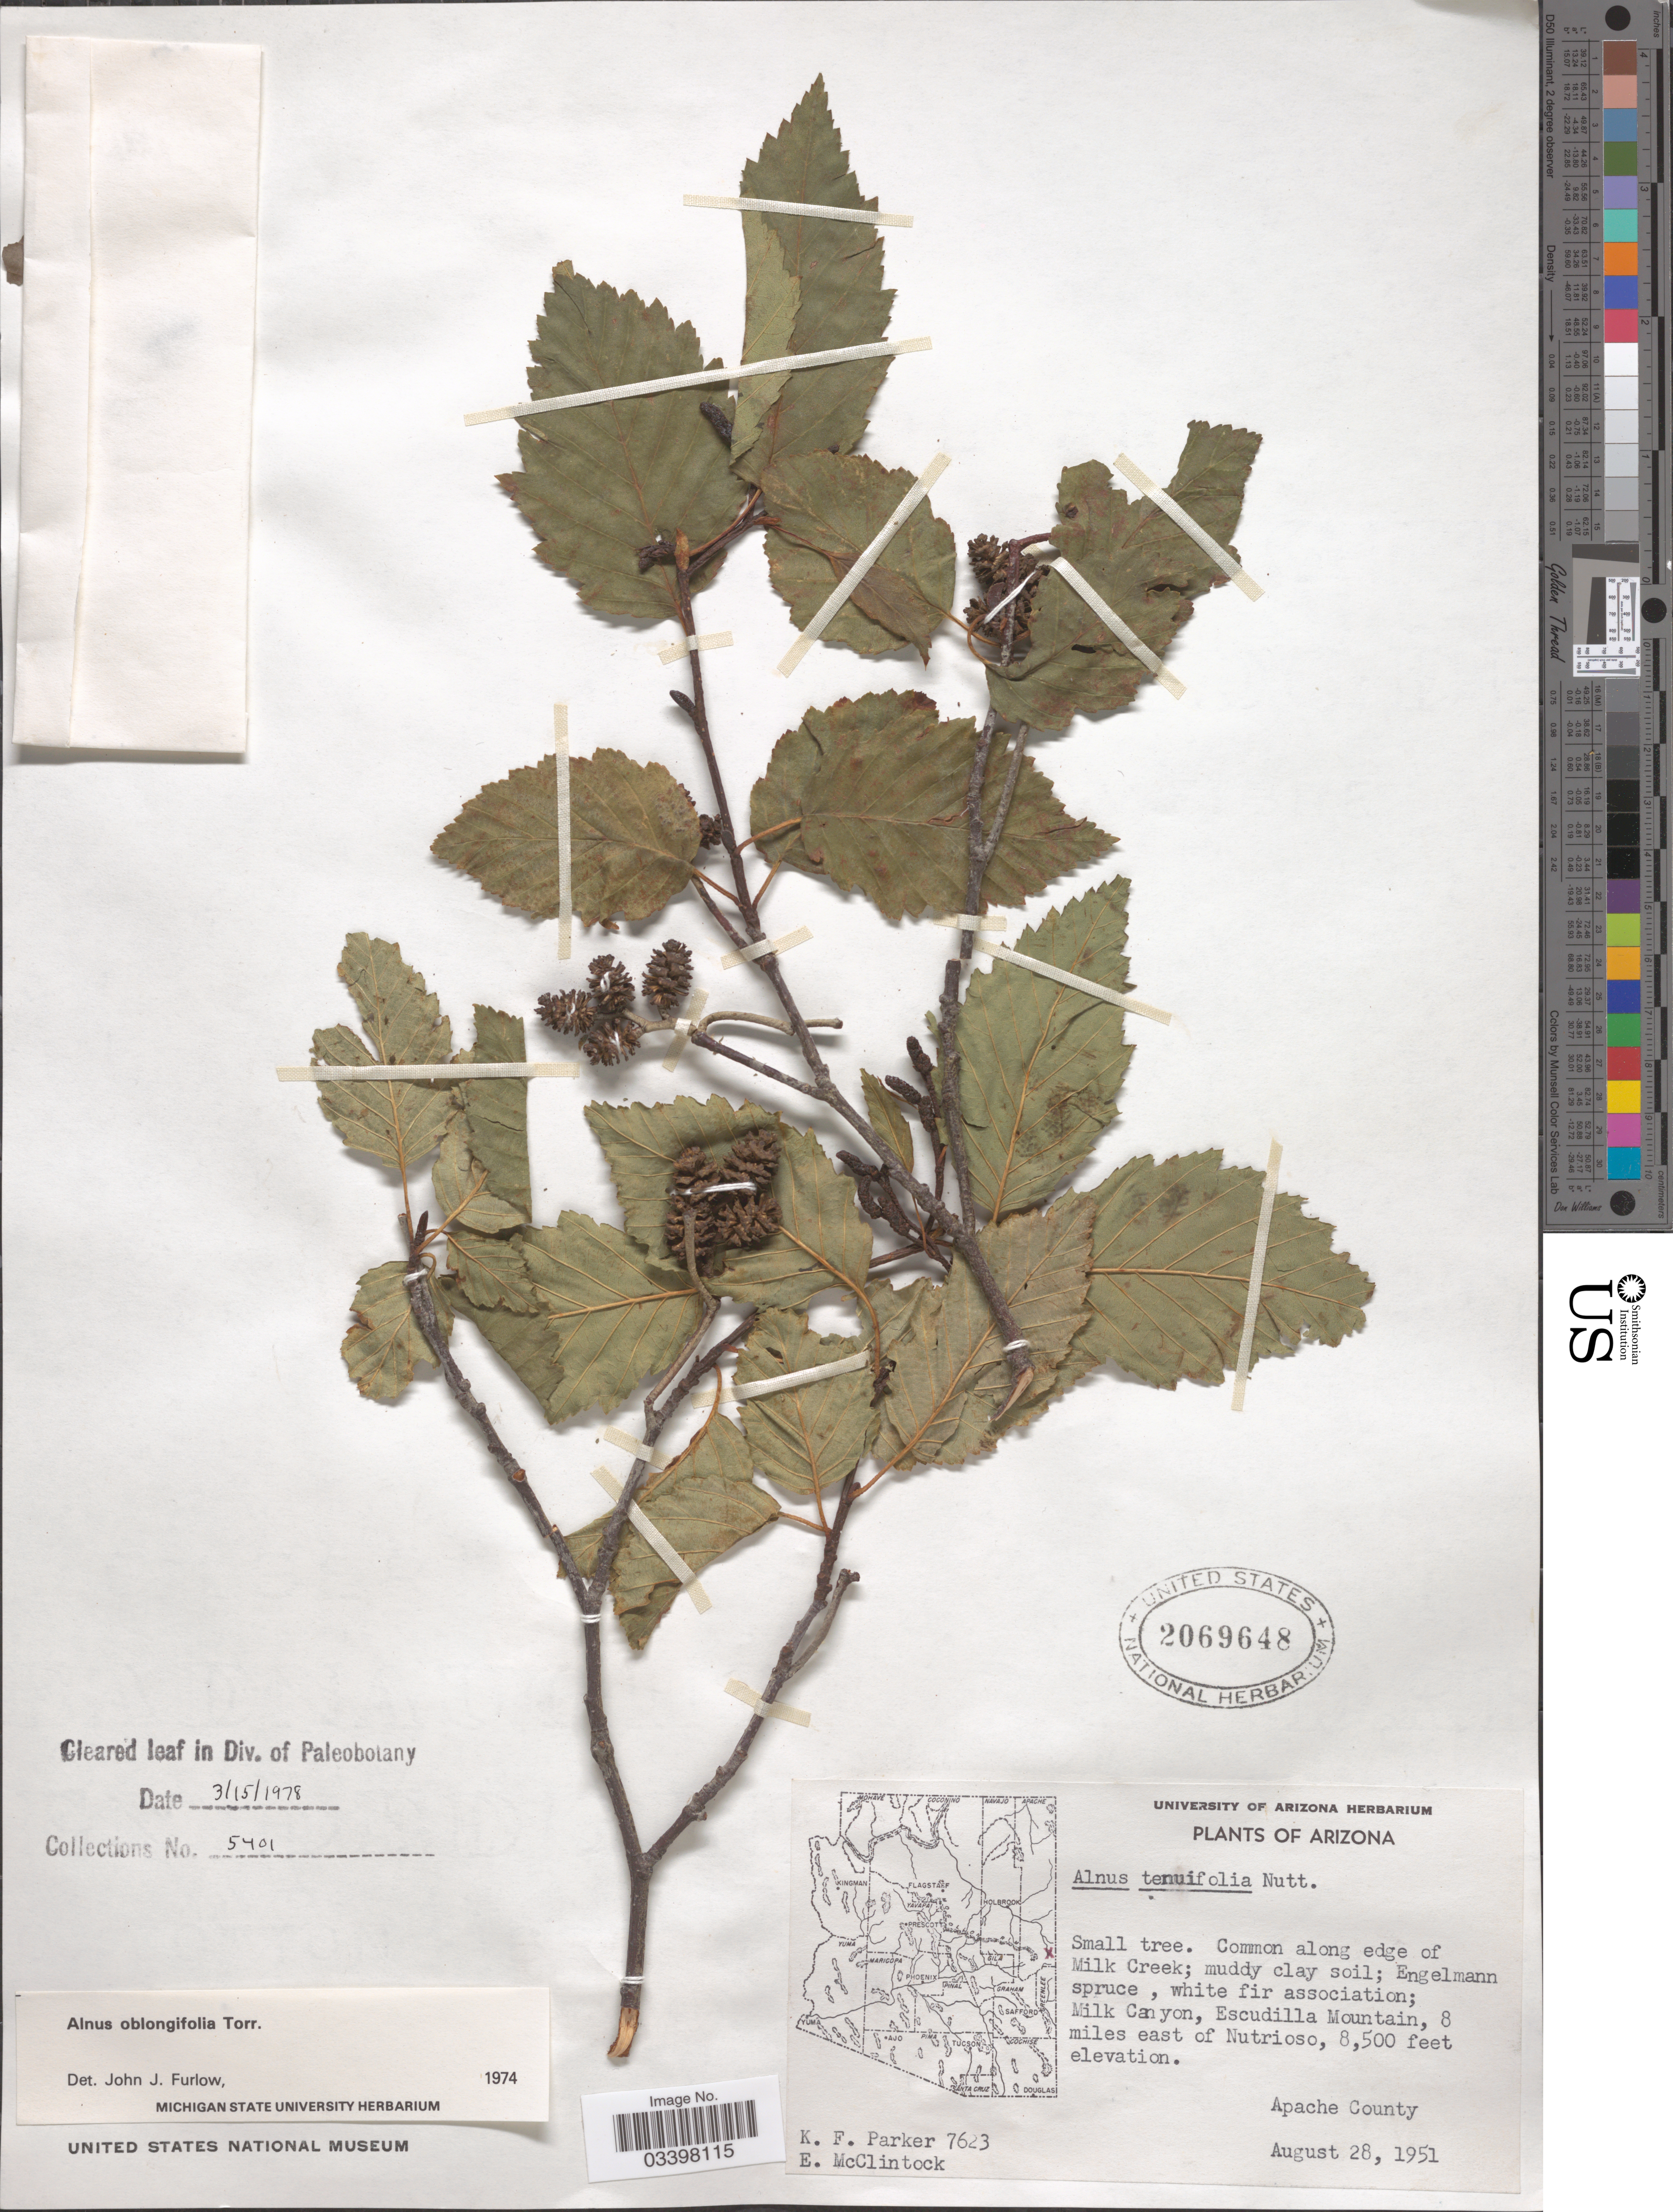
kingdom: Plantae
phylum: Tracheophyta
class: Magnoliopsida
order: Fagales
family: Betulaceae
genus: Alnus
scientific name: Alnus oblongifolia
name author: Torr. in Emory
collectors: K. F. Parker & E. McClintock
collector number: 7623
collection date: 1951-08-28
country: United States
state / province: Arizona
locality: Along edge of Milk Creek. Milk Canyon, Escudilla Mountain, 8 miles east of Nutrioso. Apache County.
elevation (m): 2591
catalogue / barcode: US 2069648